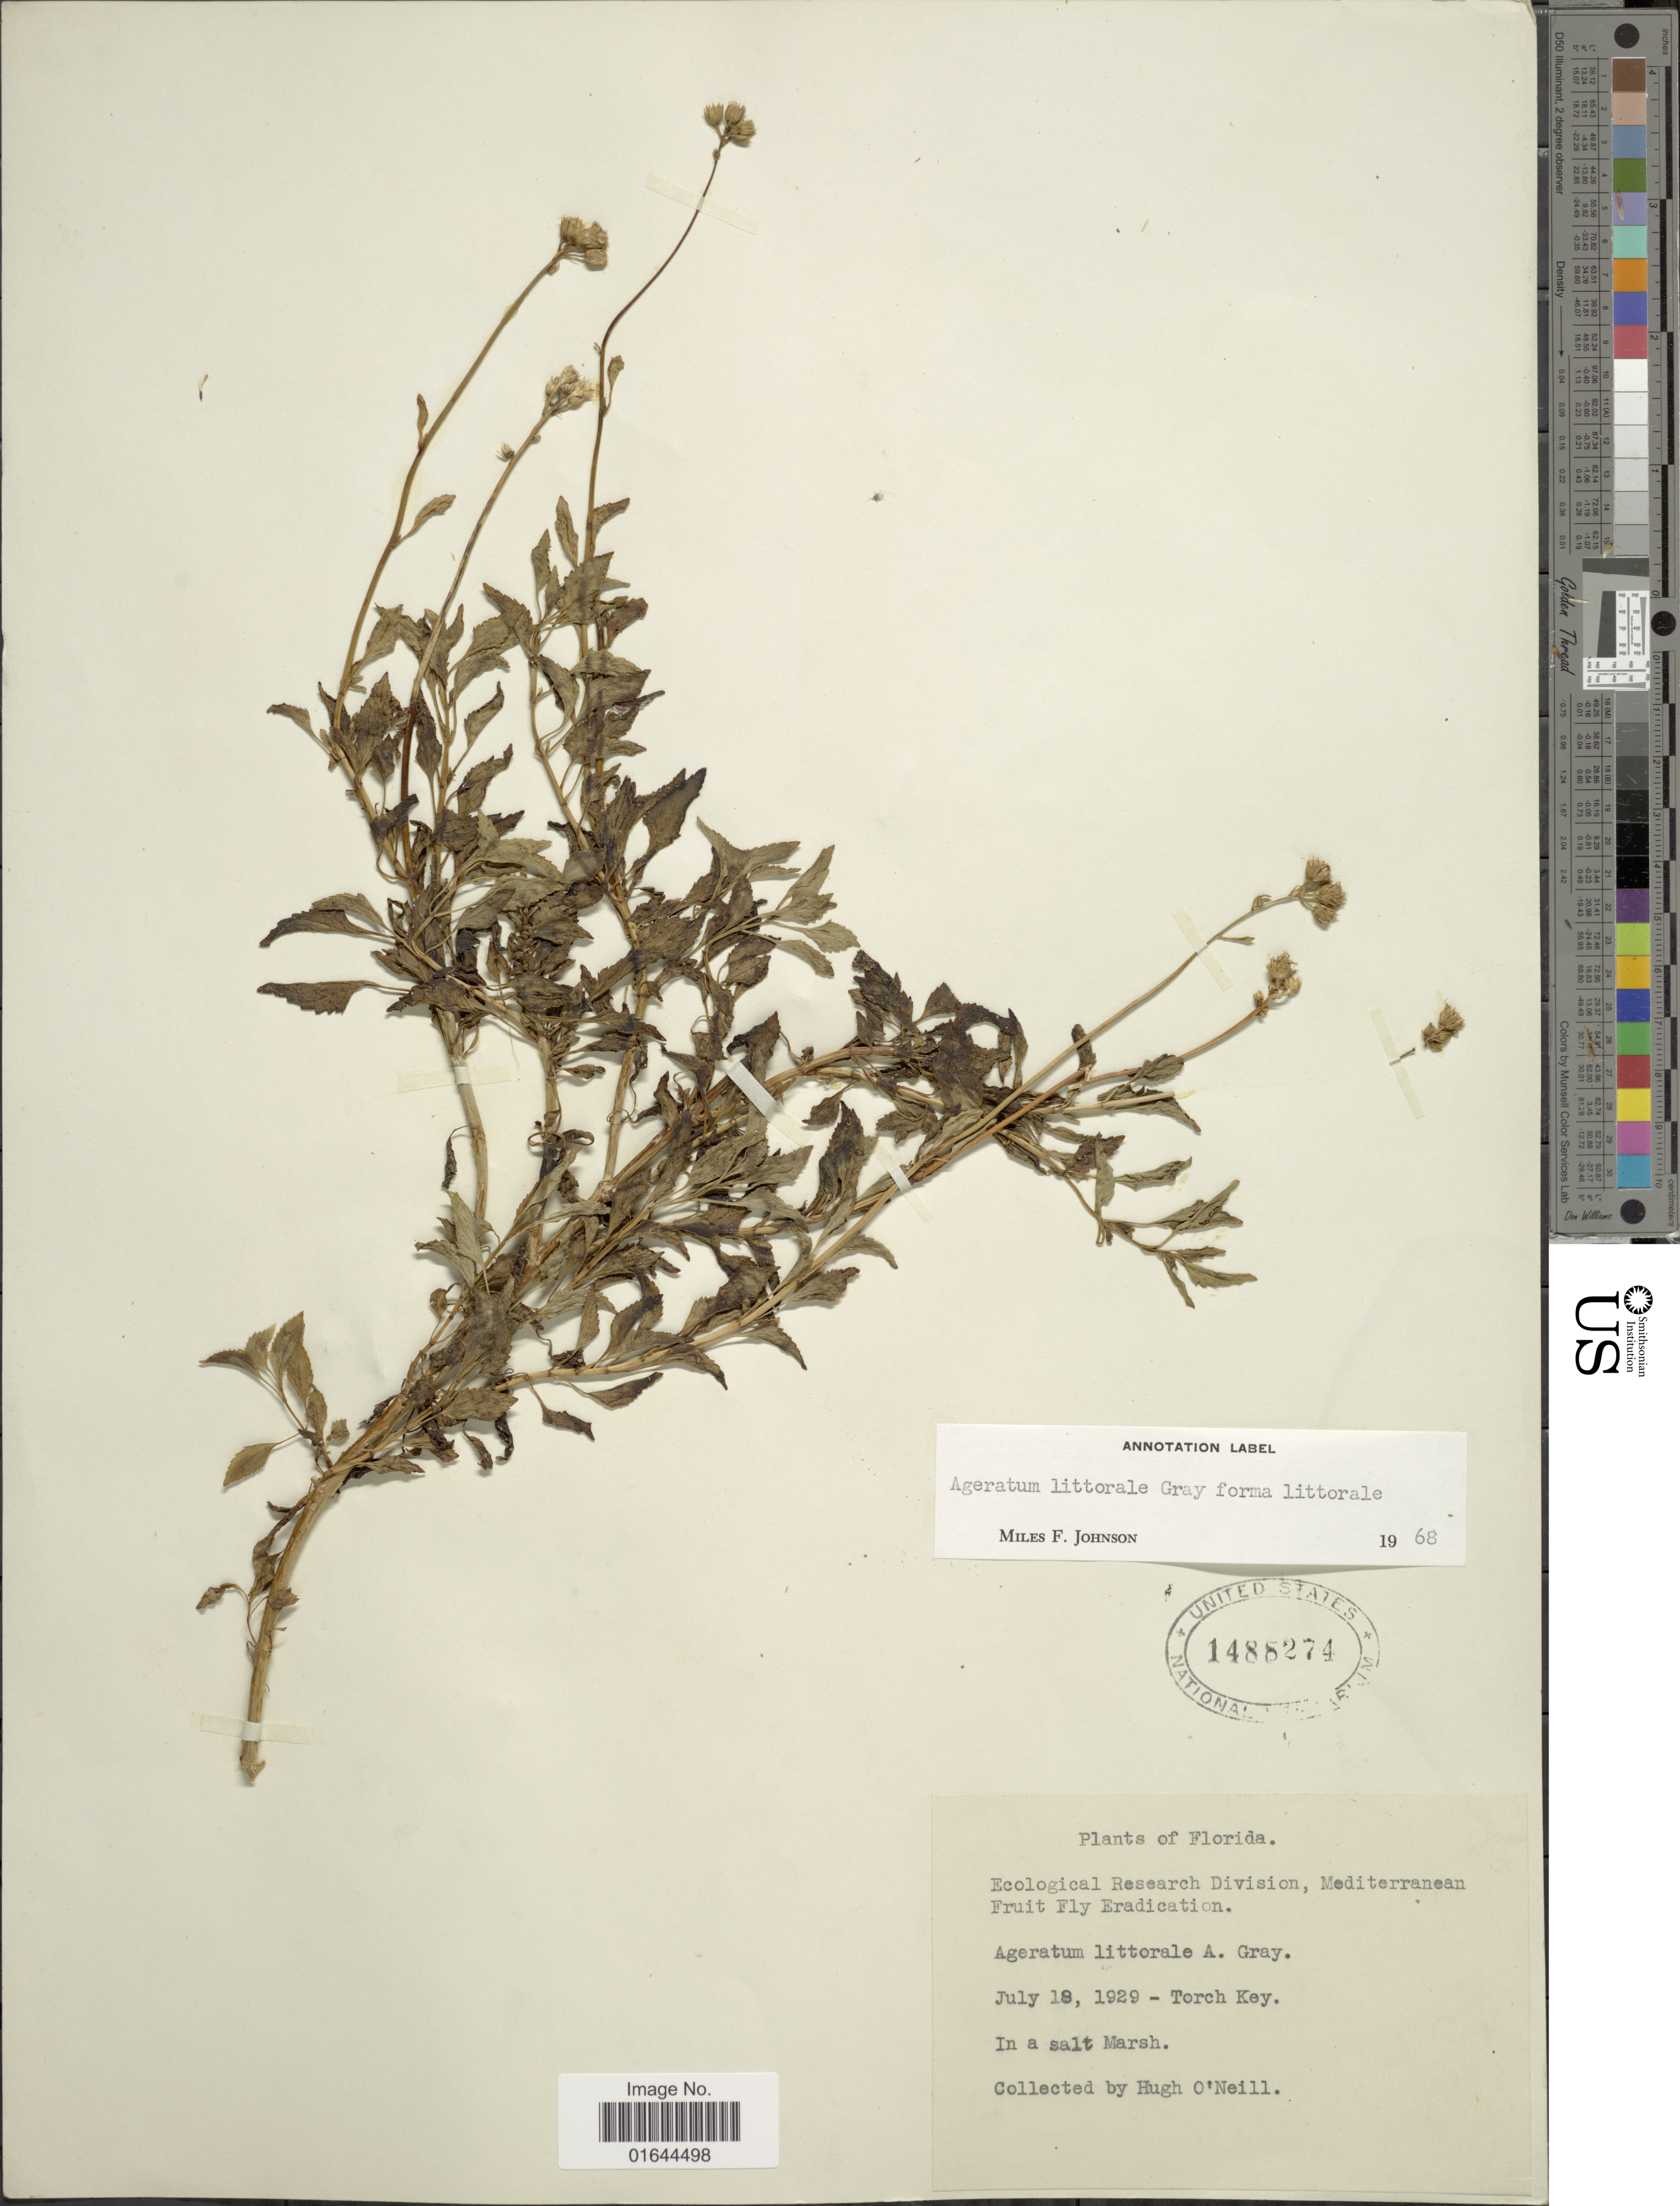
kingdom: Plantae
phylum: Tracheophyta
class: Magnoliopsida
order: Asterales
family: Asteraceae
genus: Ageratum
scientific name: Ageratum littorale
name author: A. Gray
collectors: H. O'Neill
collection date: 1929-07-18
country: United States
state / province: Florida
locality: Florida. Torch Key.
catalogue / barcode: US 1488274